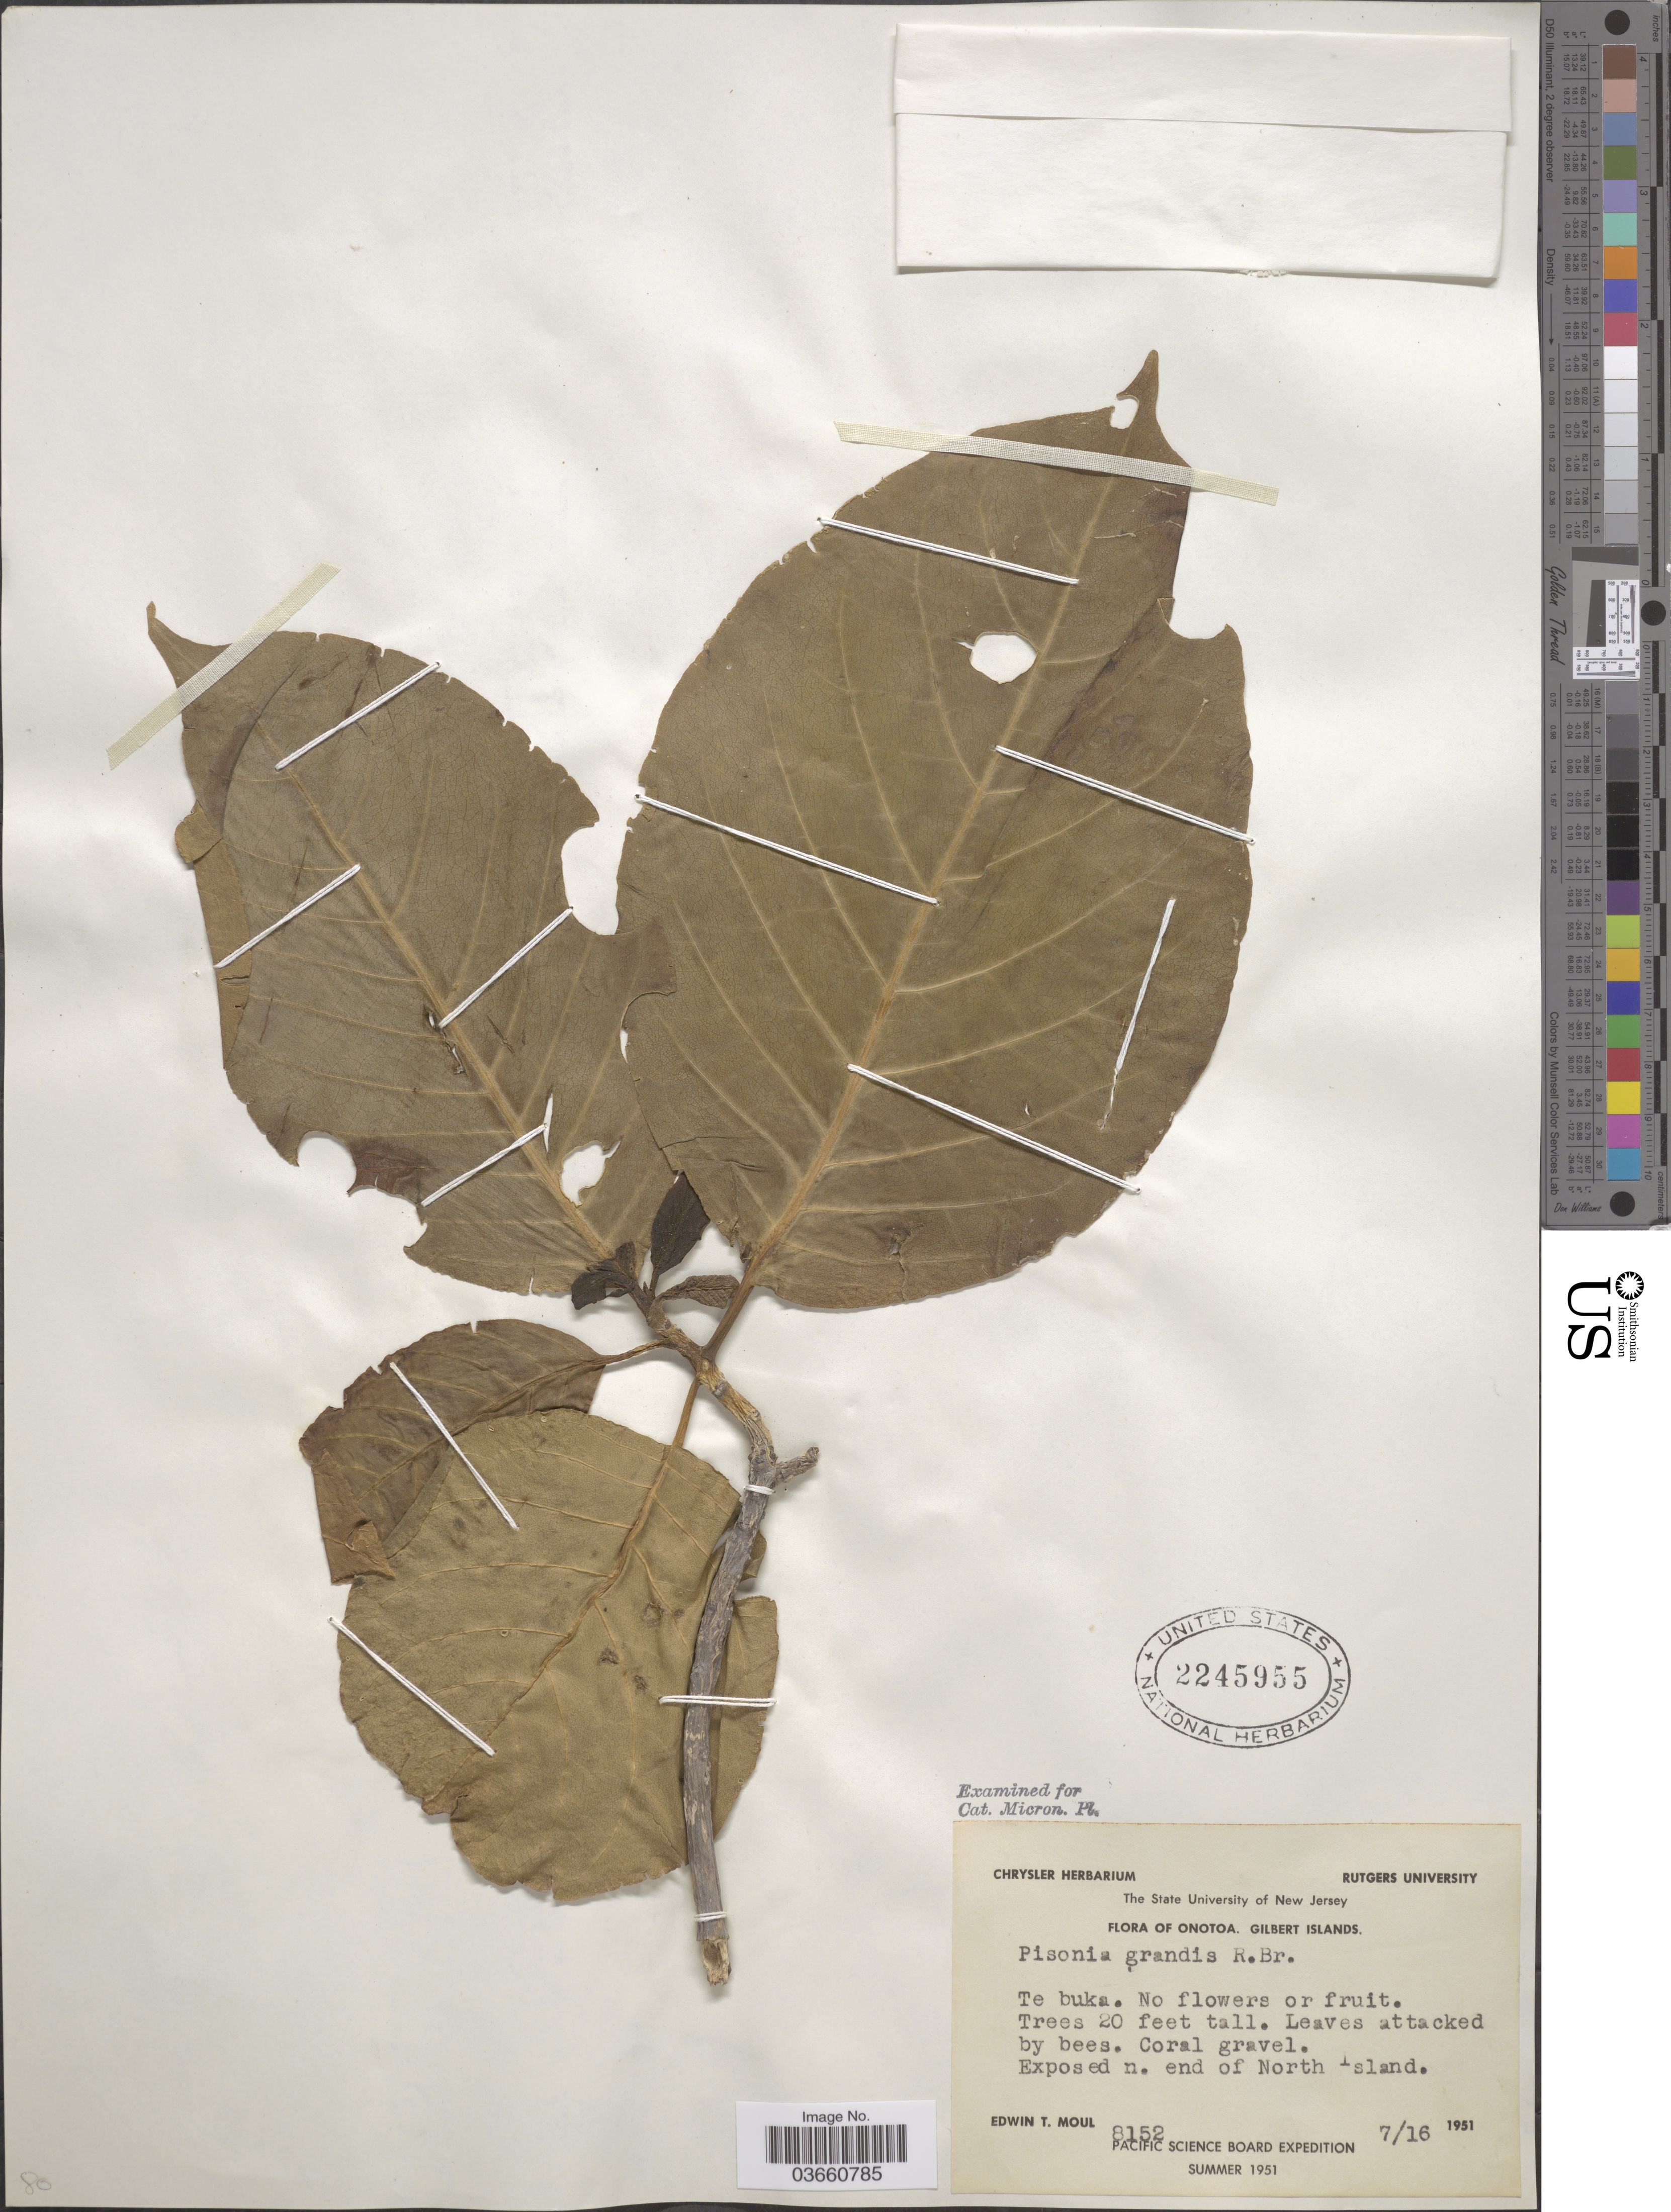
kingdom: Plantae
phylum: Tracheophyta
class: Magnoliopsida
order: Caryophyllales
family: Nyctaginaceae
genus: Pisonia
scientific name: Pisonia grandis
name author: R. Br.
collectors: E. T. Moul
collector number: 8152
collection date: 1951-07-16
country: Kiribati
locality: Onotoa. Gilbert Islands. Te buka. Exposed n. end of North Island.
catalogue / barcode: US 2245955